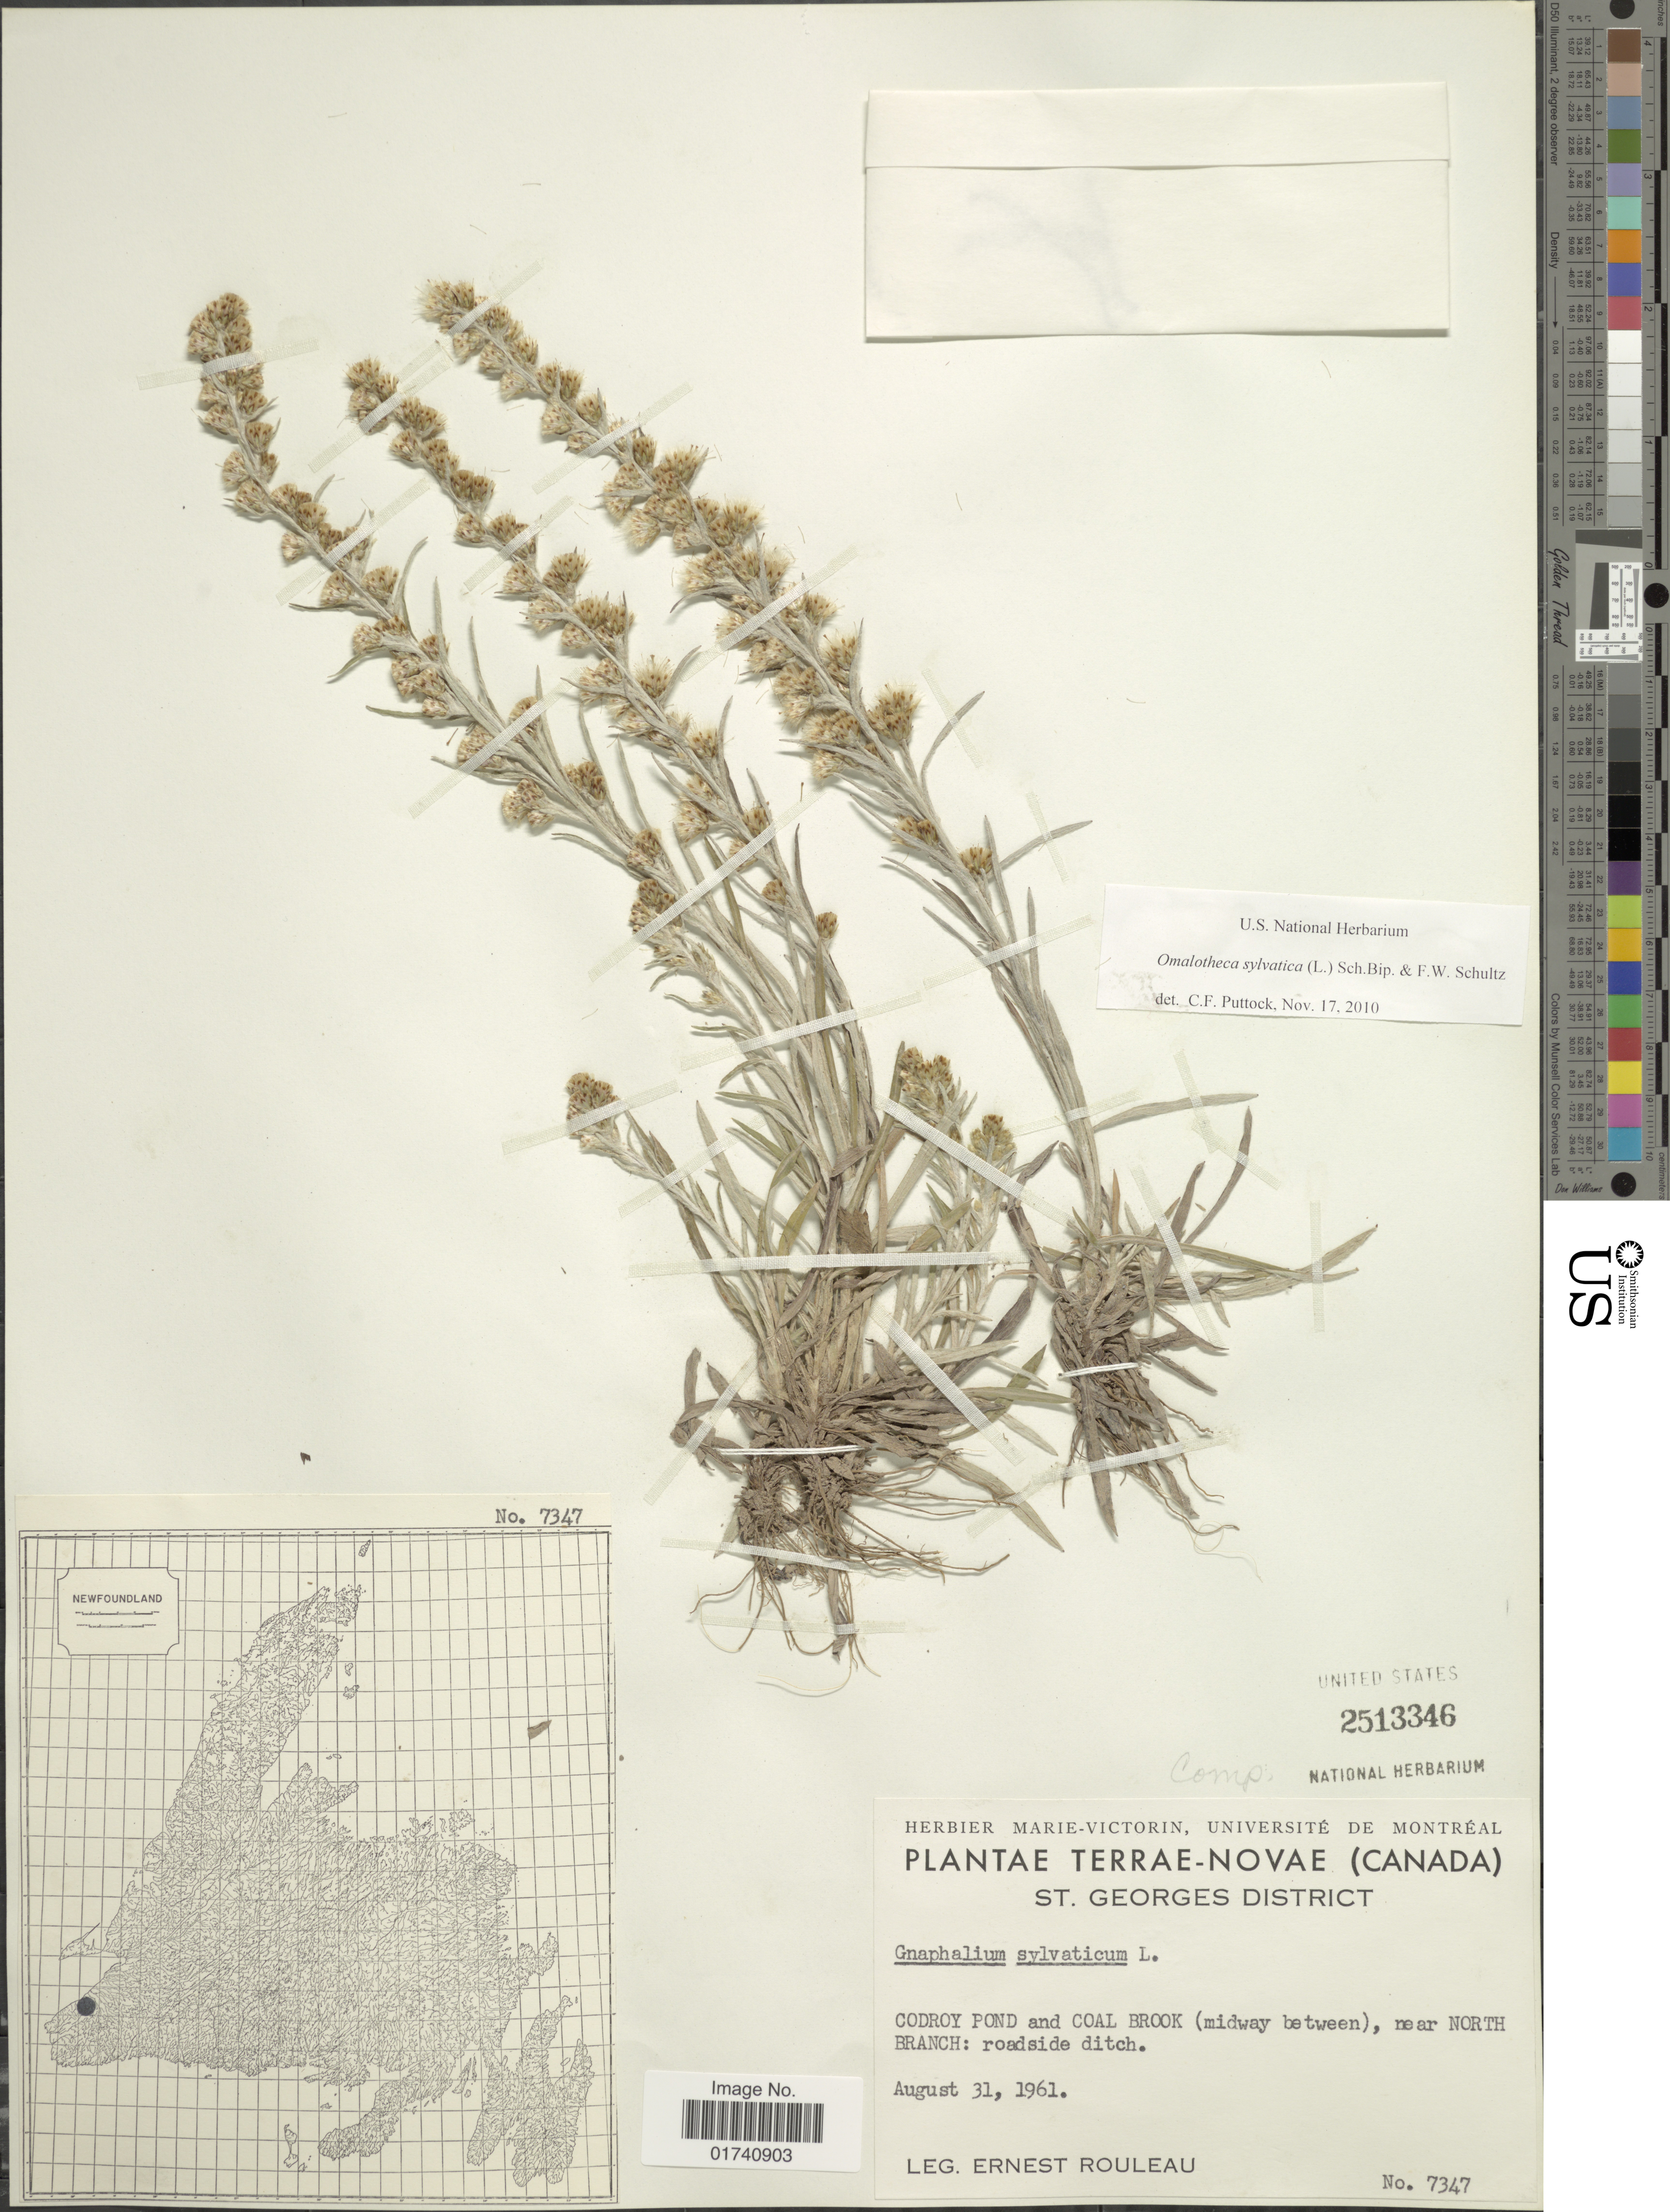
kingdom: Plantae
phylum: Tracheophyta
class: Magnoliopsida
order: Asterales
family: Asteraceae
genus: Omalotheca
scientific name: Omalotheca sylvatica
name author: (L.) Sch. Bip. & F.W. Schultz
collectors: J. Rouleau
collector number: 7347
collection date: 1961-08-31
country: Canada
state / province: Newfoundland and Labrador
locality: Terrae-Novae. St. Georges District. Codroy Pond and Coal Brook (midwat bwteeen), near North Branch: roadside ditch.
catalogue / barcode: US 2513346